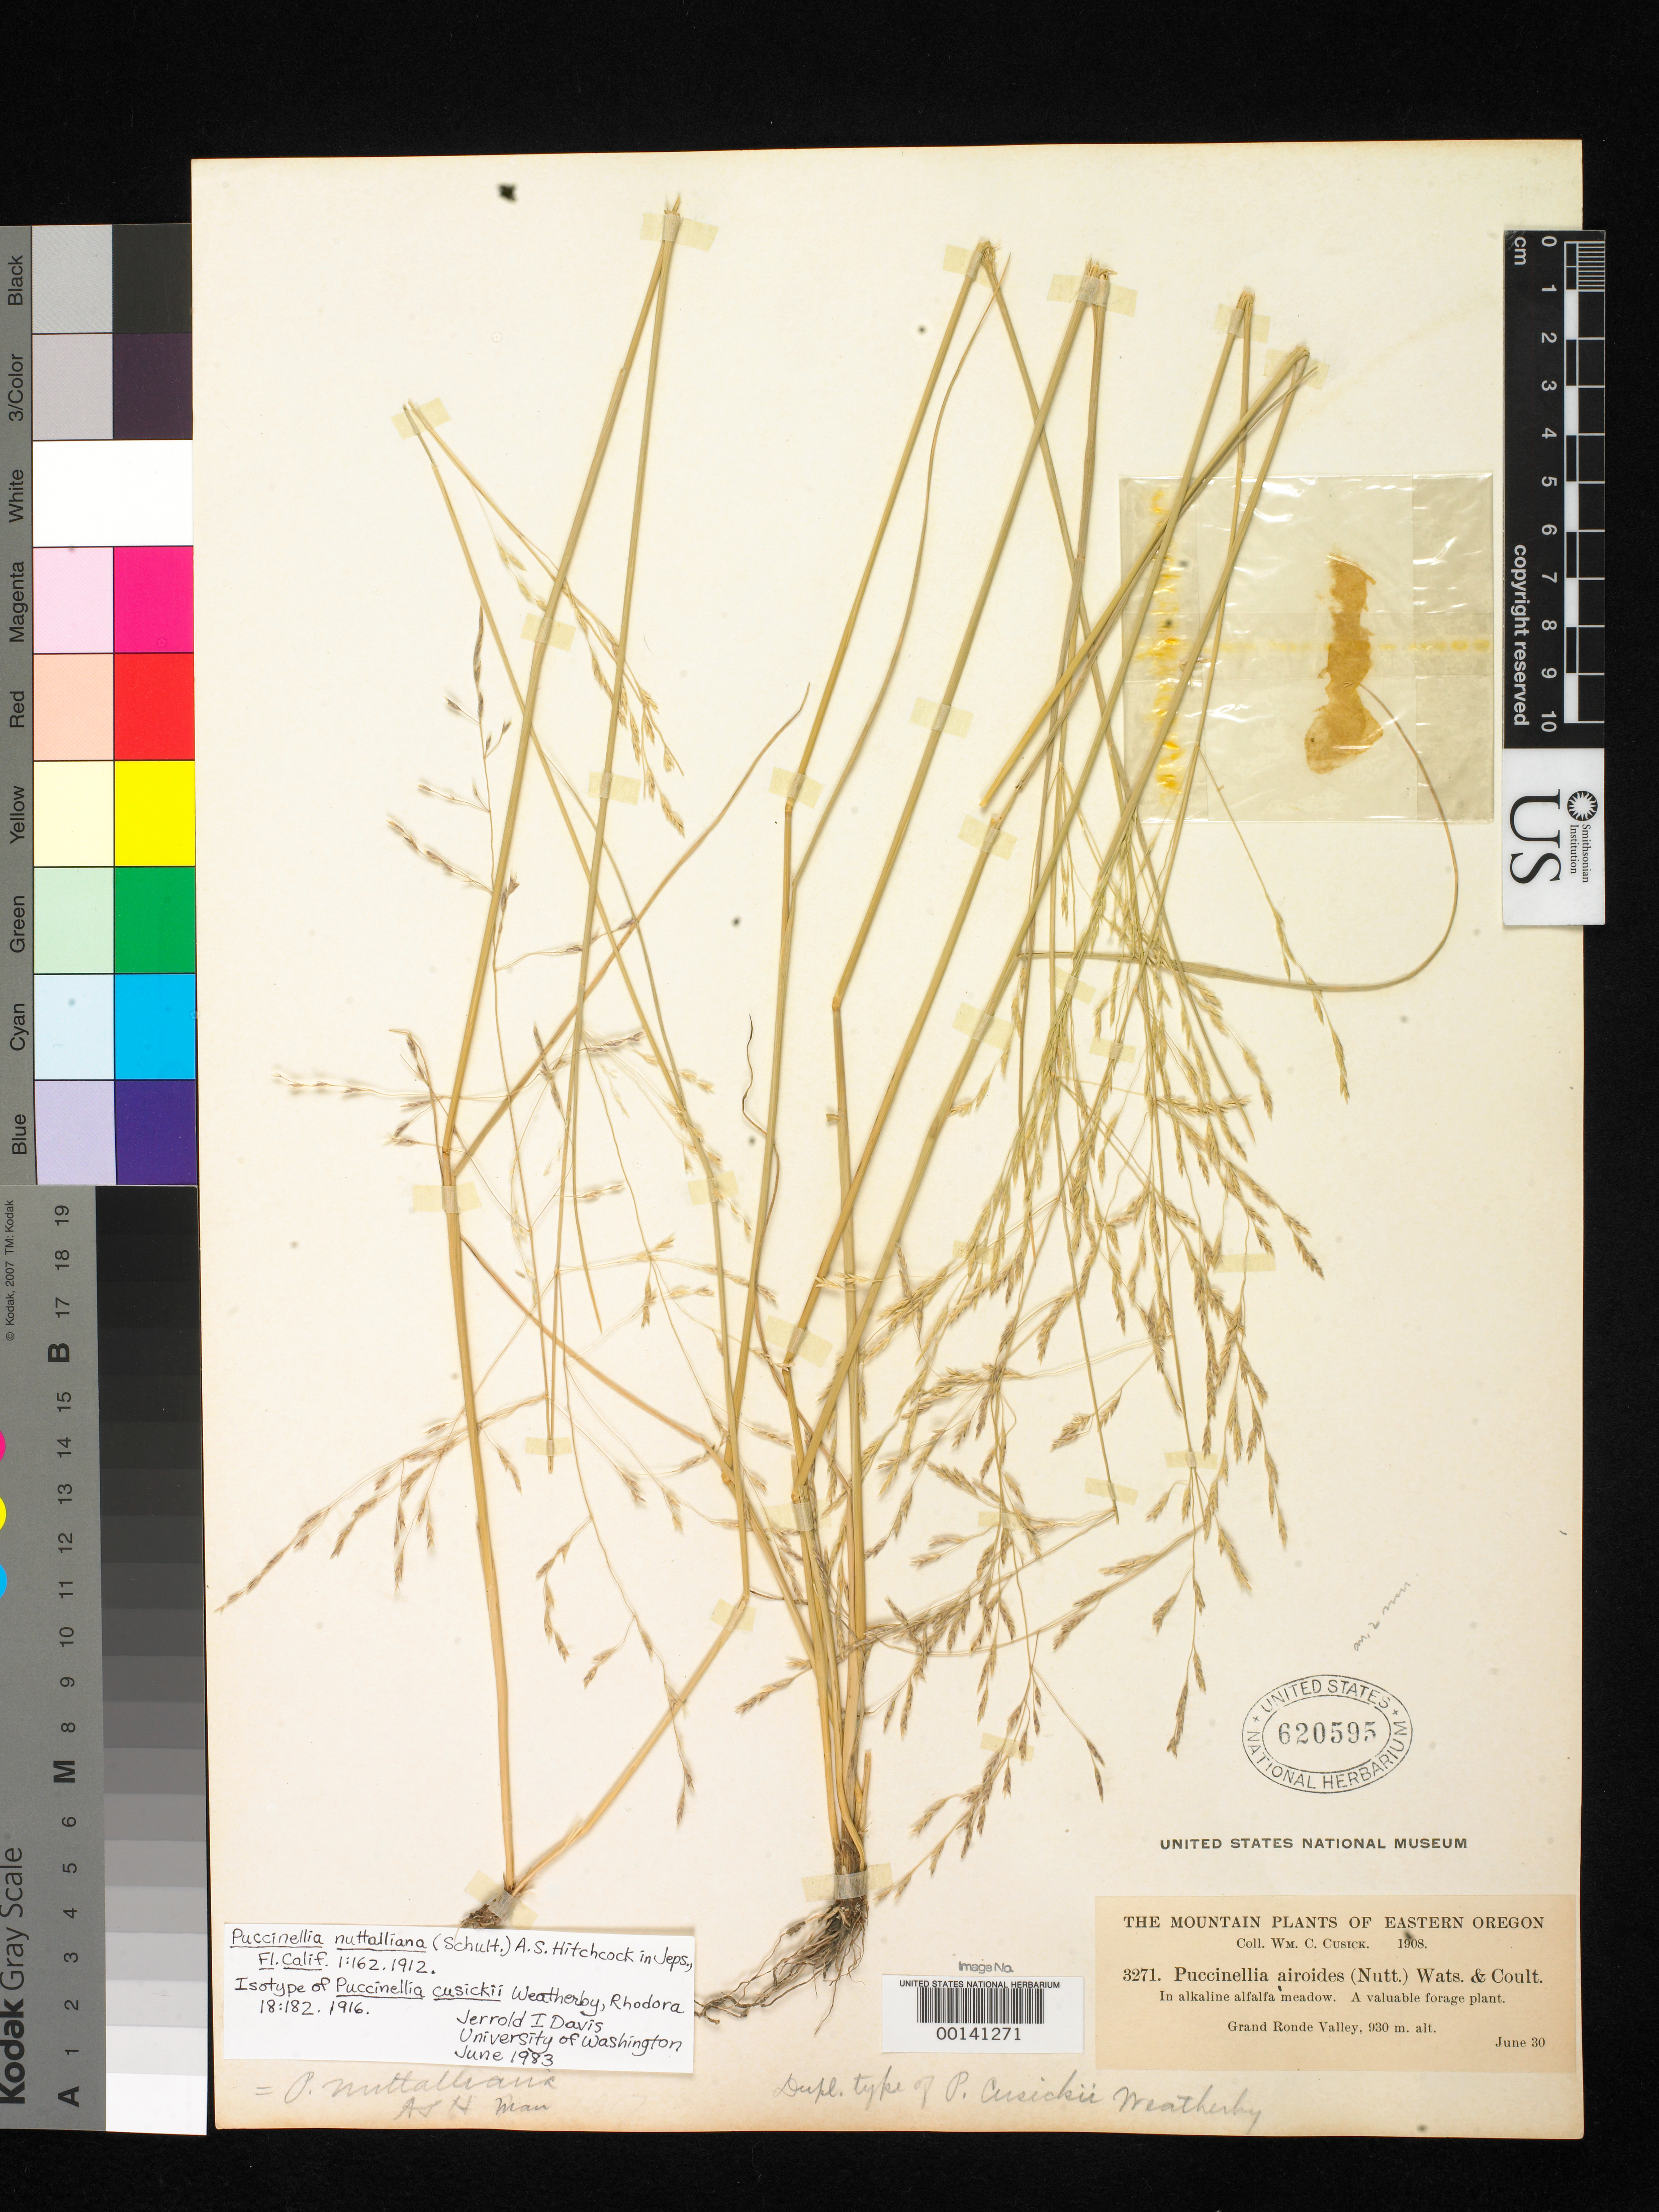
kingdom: Plantae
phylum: Tracheophyta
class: Liliopsida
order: Poales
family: Poaceae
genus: Puccinellia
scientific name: Puccinellia cusickii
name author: Weath.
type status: Isotype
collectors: W. C. Cusick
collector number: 3271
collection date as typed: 30 Jun 1908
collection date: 1908-06-30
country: United States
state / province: Oregon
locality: Grande Ronde Valley.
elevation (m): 930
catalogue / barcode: US 620595